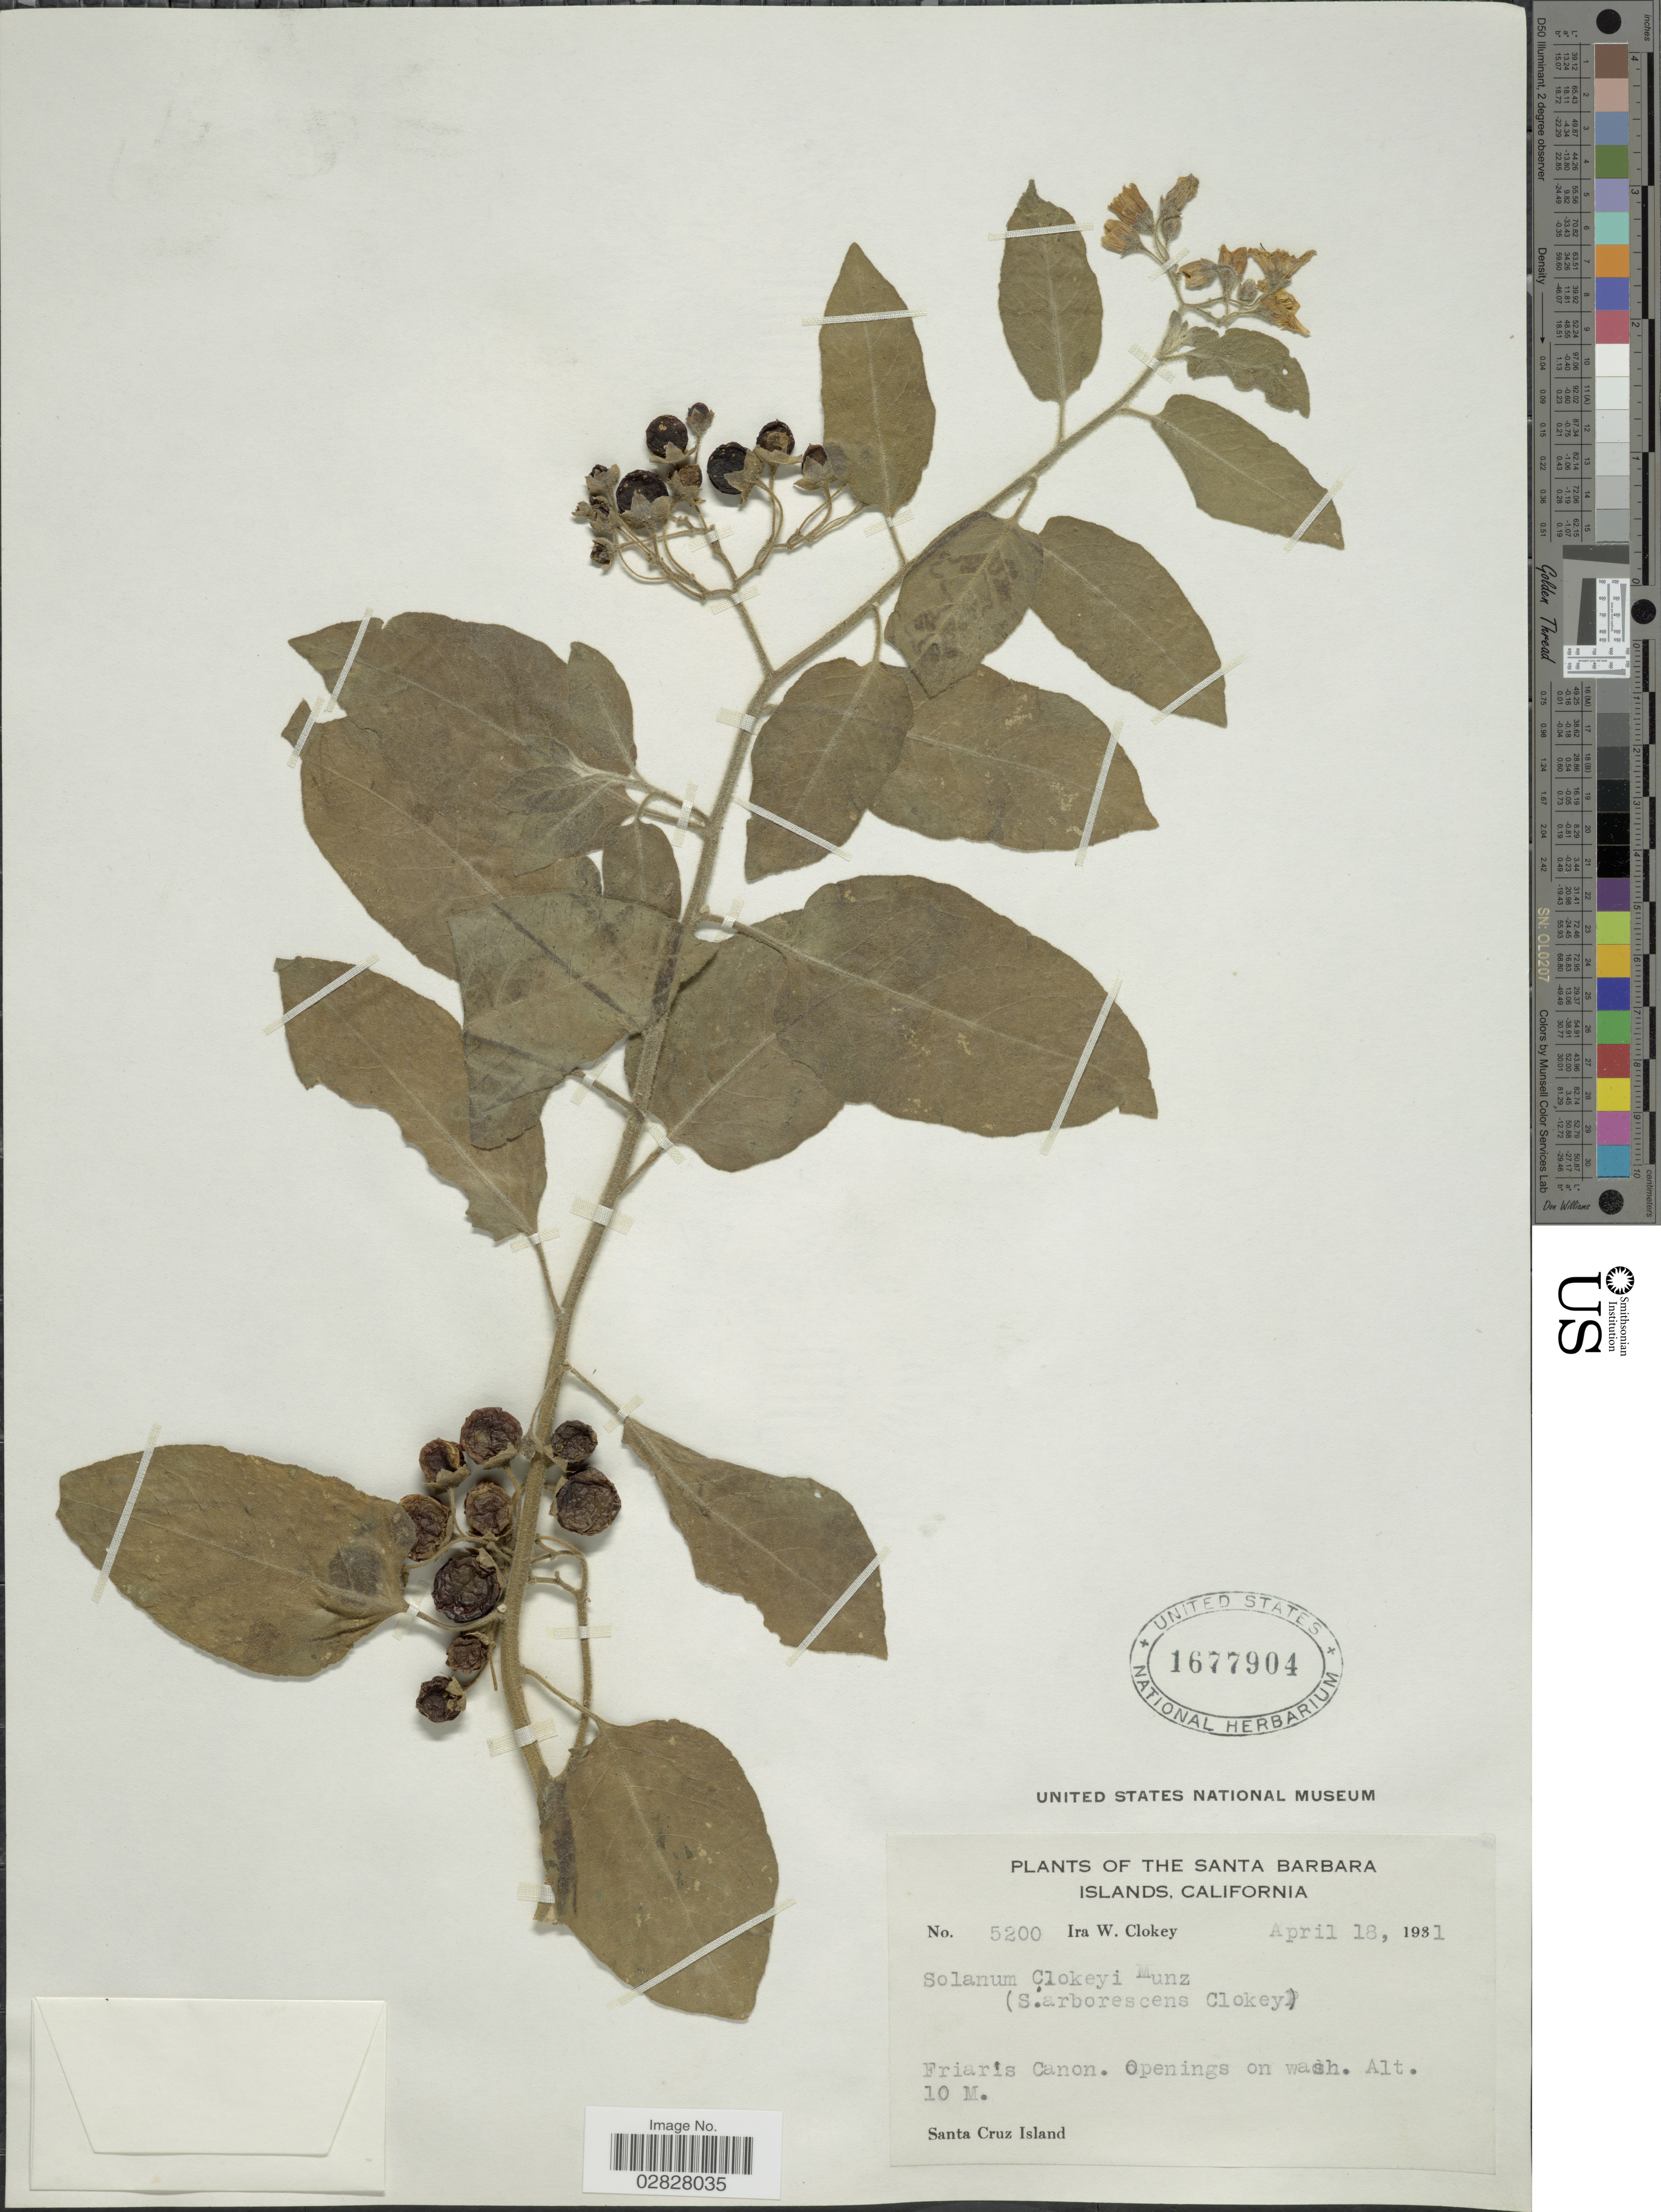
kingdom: Plantae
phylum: Tracheophyta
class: Magnoliopsida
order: Solanales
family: Solanaceae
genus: Solanum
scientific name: Solanum arborescens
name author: Clokey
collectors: I. W. Clokey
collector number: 5200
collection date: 1931-04-18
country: United States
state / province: California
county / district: Santa Barbara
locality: Santa Barbara Islands. Friaris Canon. Openings on wash. Santa Cruz Island.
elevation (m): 10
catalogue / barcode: US 1677904